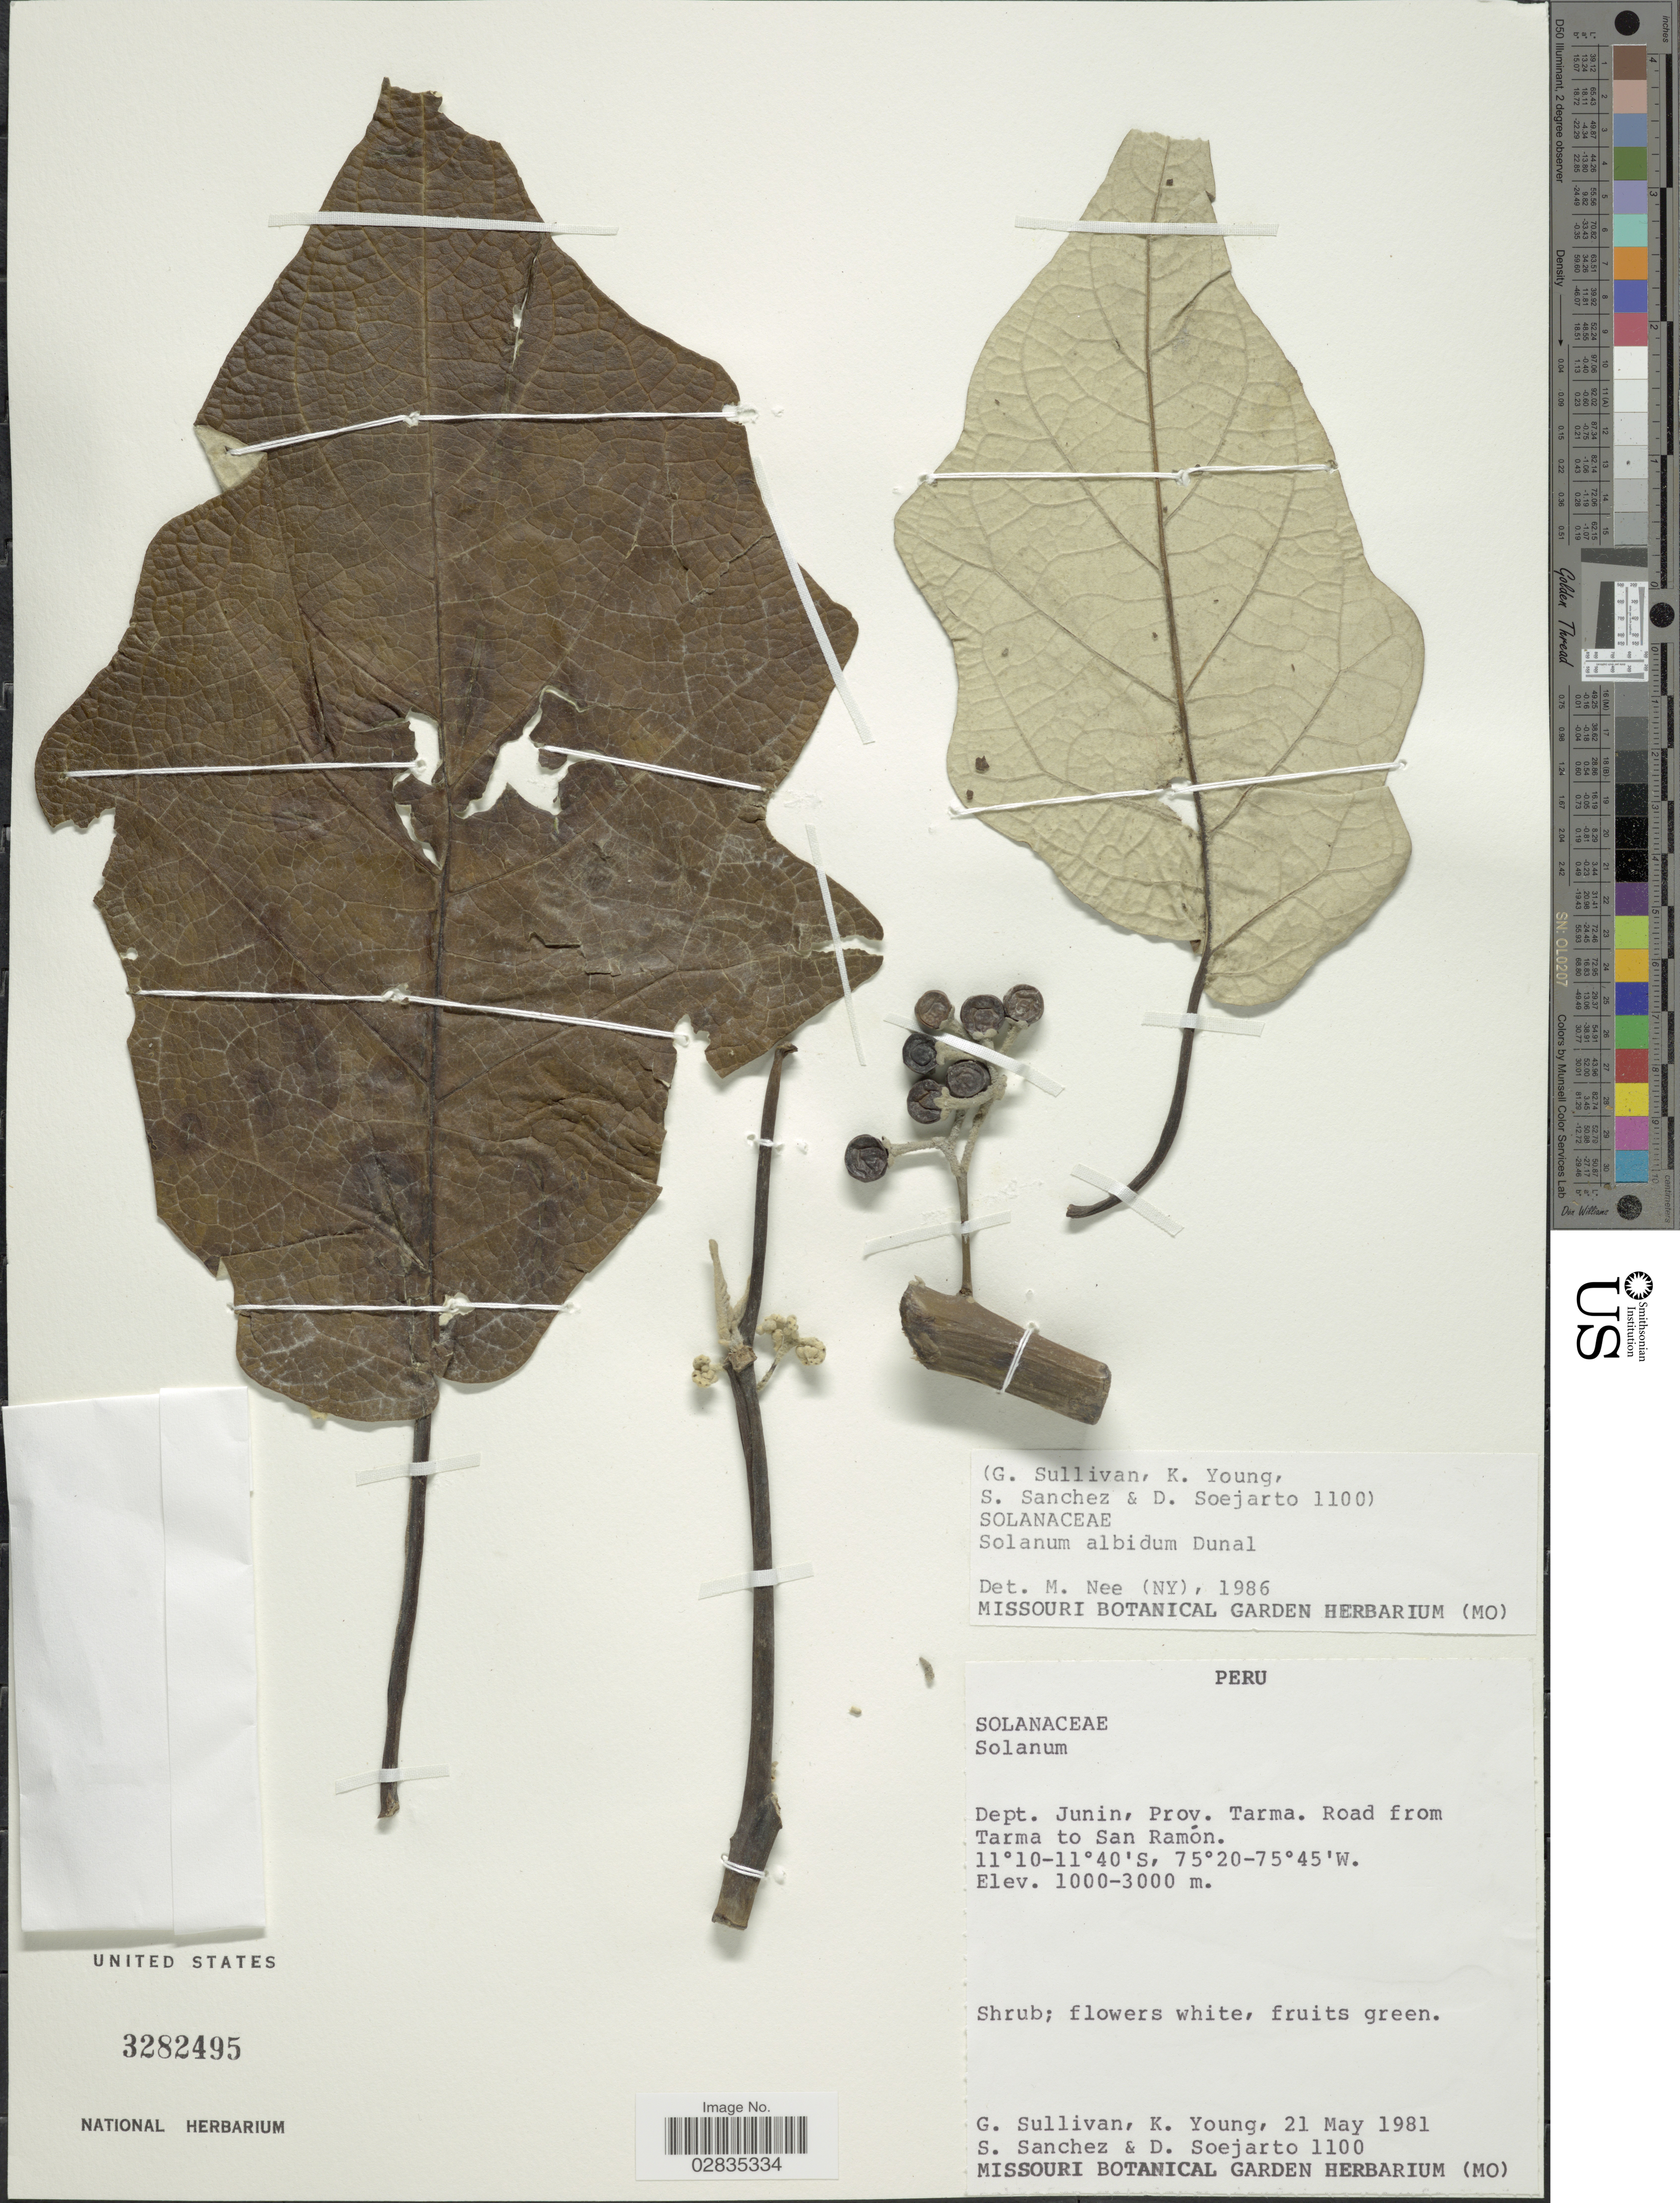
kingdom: Plantae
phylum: Tracheophyta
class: Magnoliopsida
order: Solanales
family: Solanaceae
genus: Solanum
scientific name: Solanum albidum var. albidum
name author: Dunal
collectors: G. Sullivan, K. Young, S. Sanchez & D. Soejarto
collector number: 1100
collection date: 1981-05-21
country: Peru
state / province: Junín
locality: Dept. Junin, Prov. Tarm. Road from Tarma to San Ramón.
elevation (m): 1000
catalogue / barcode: US 3282495